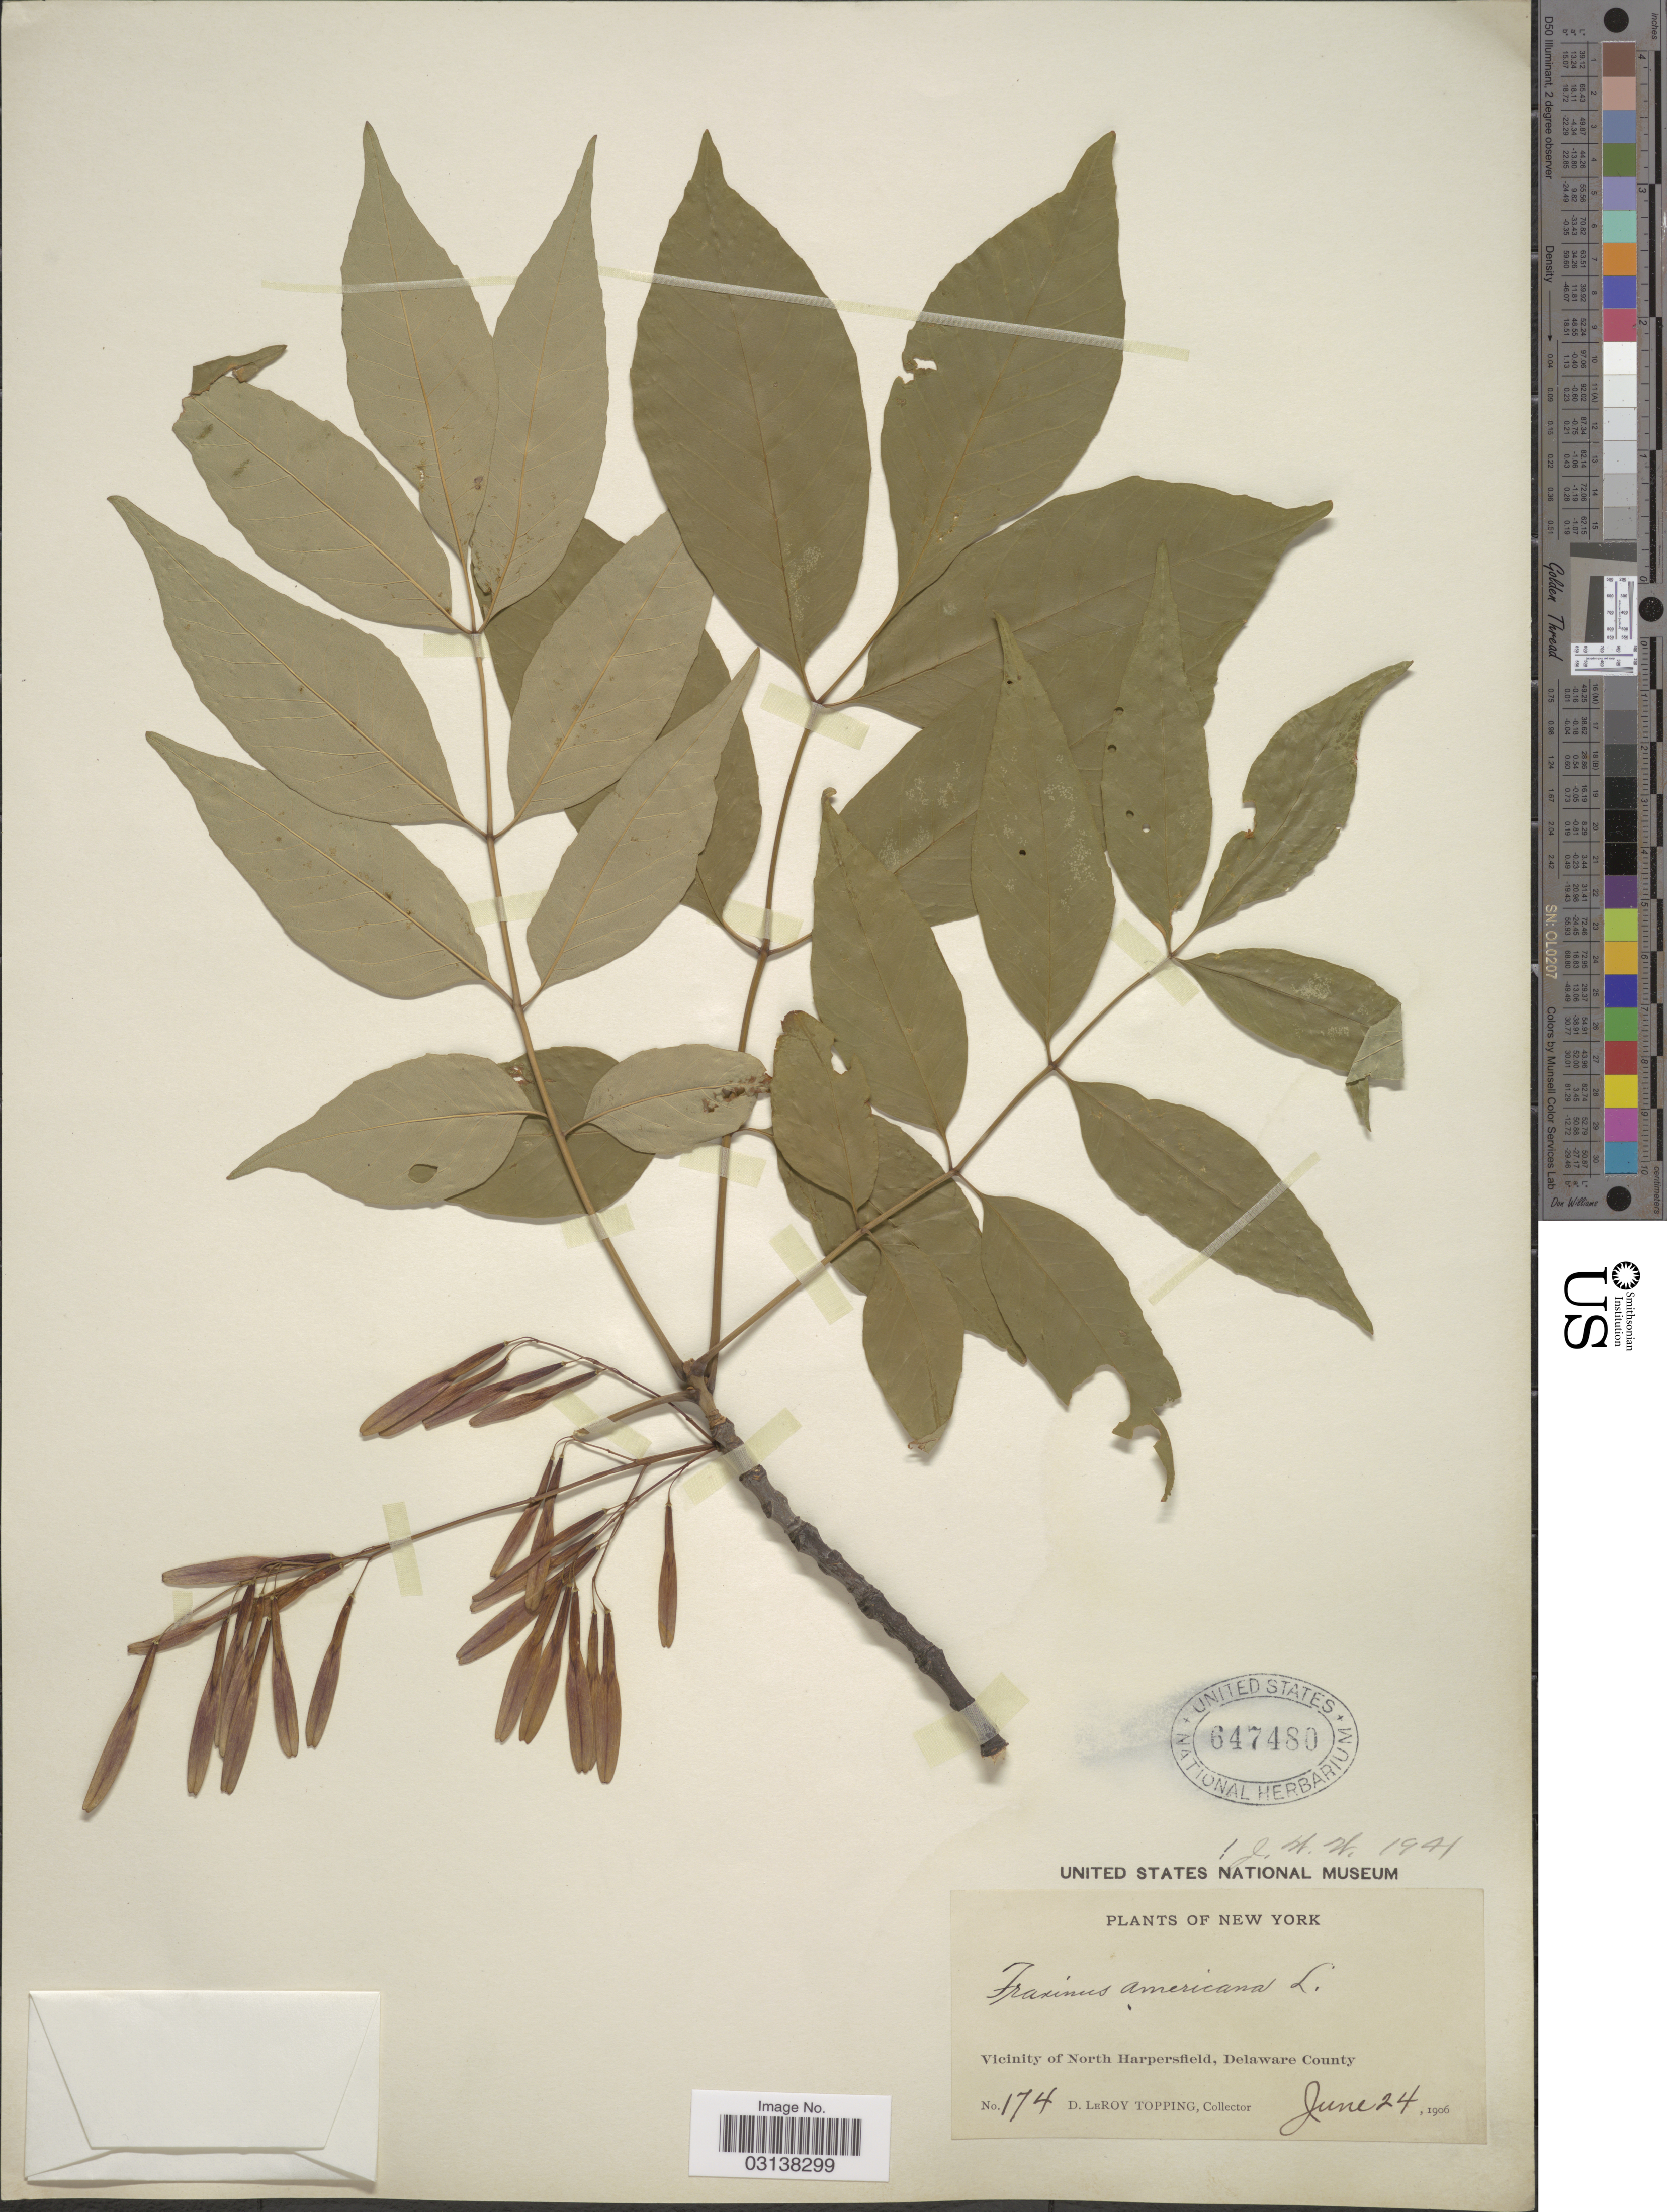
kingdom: Plantae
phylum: Tracheophyta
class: Magnoliopsida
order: Lamiales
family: Oleaceae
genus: Fraxinus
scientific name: Fraxinus americana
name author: L.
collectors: D. L. Topping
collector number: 174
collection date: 1906-06-24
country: United States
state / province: New York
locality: Vicinity of North Harpersfield, Delaware County.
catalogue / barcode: US 647480